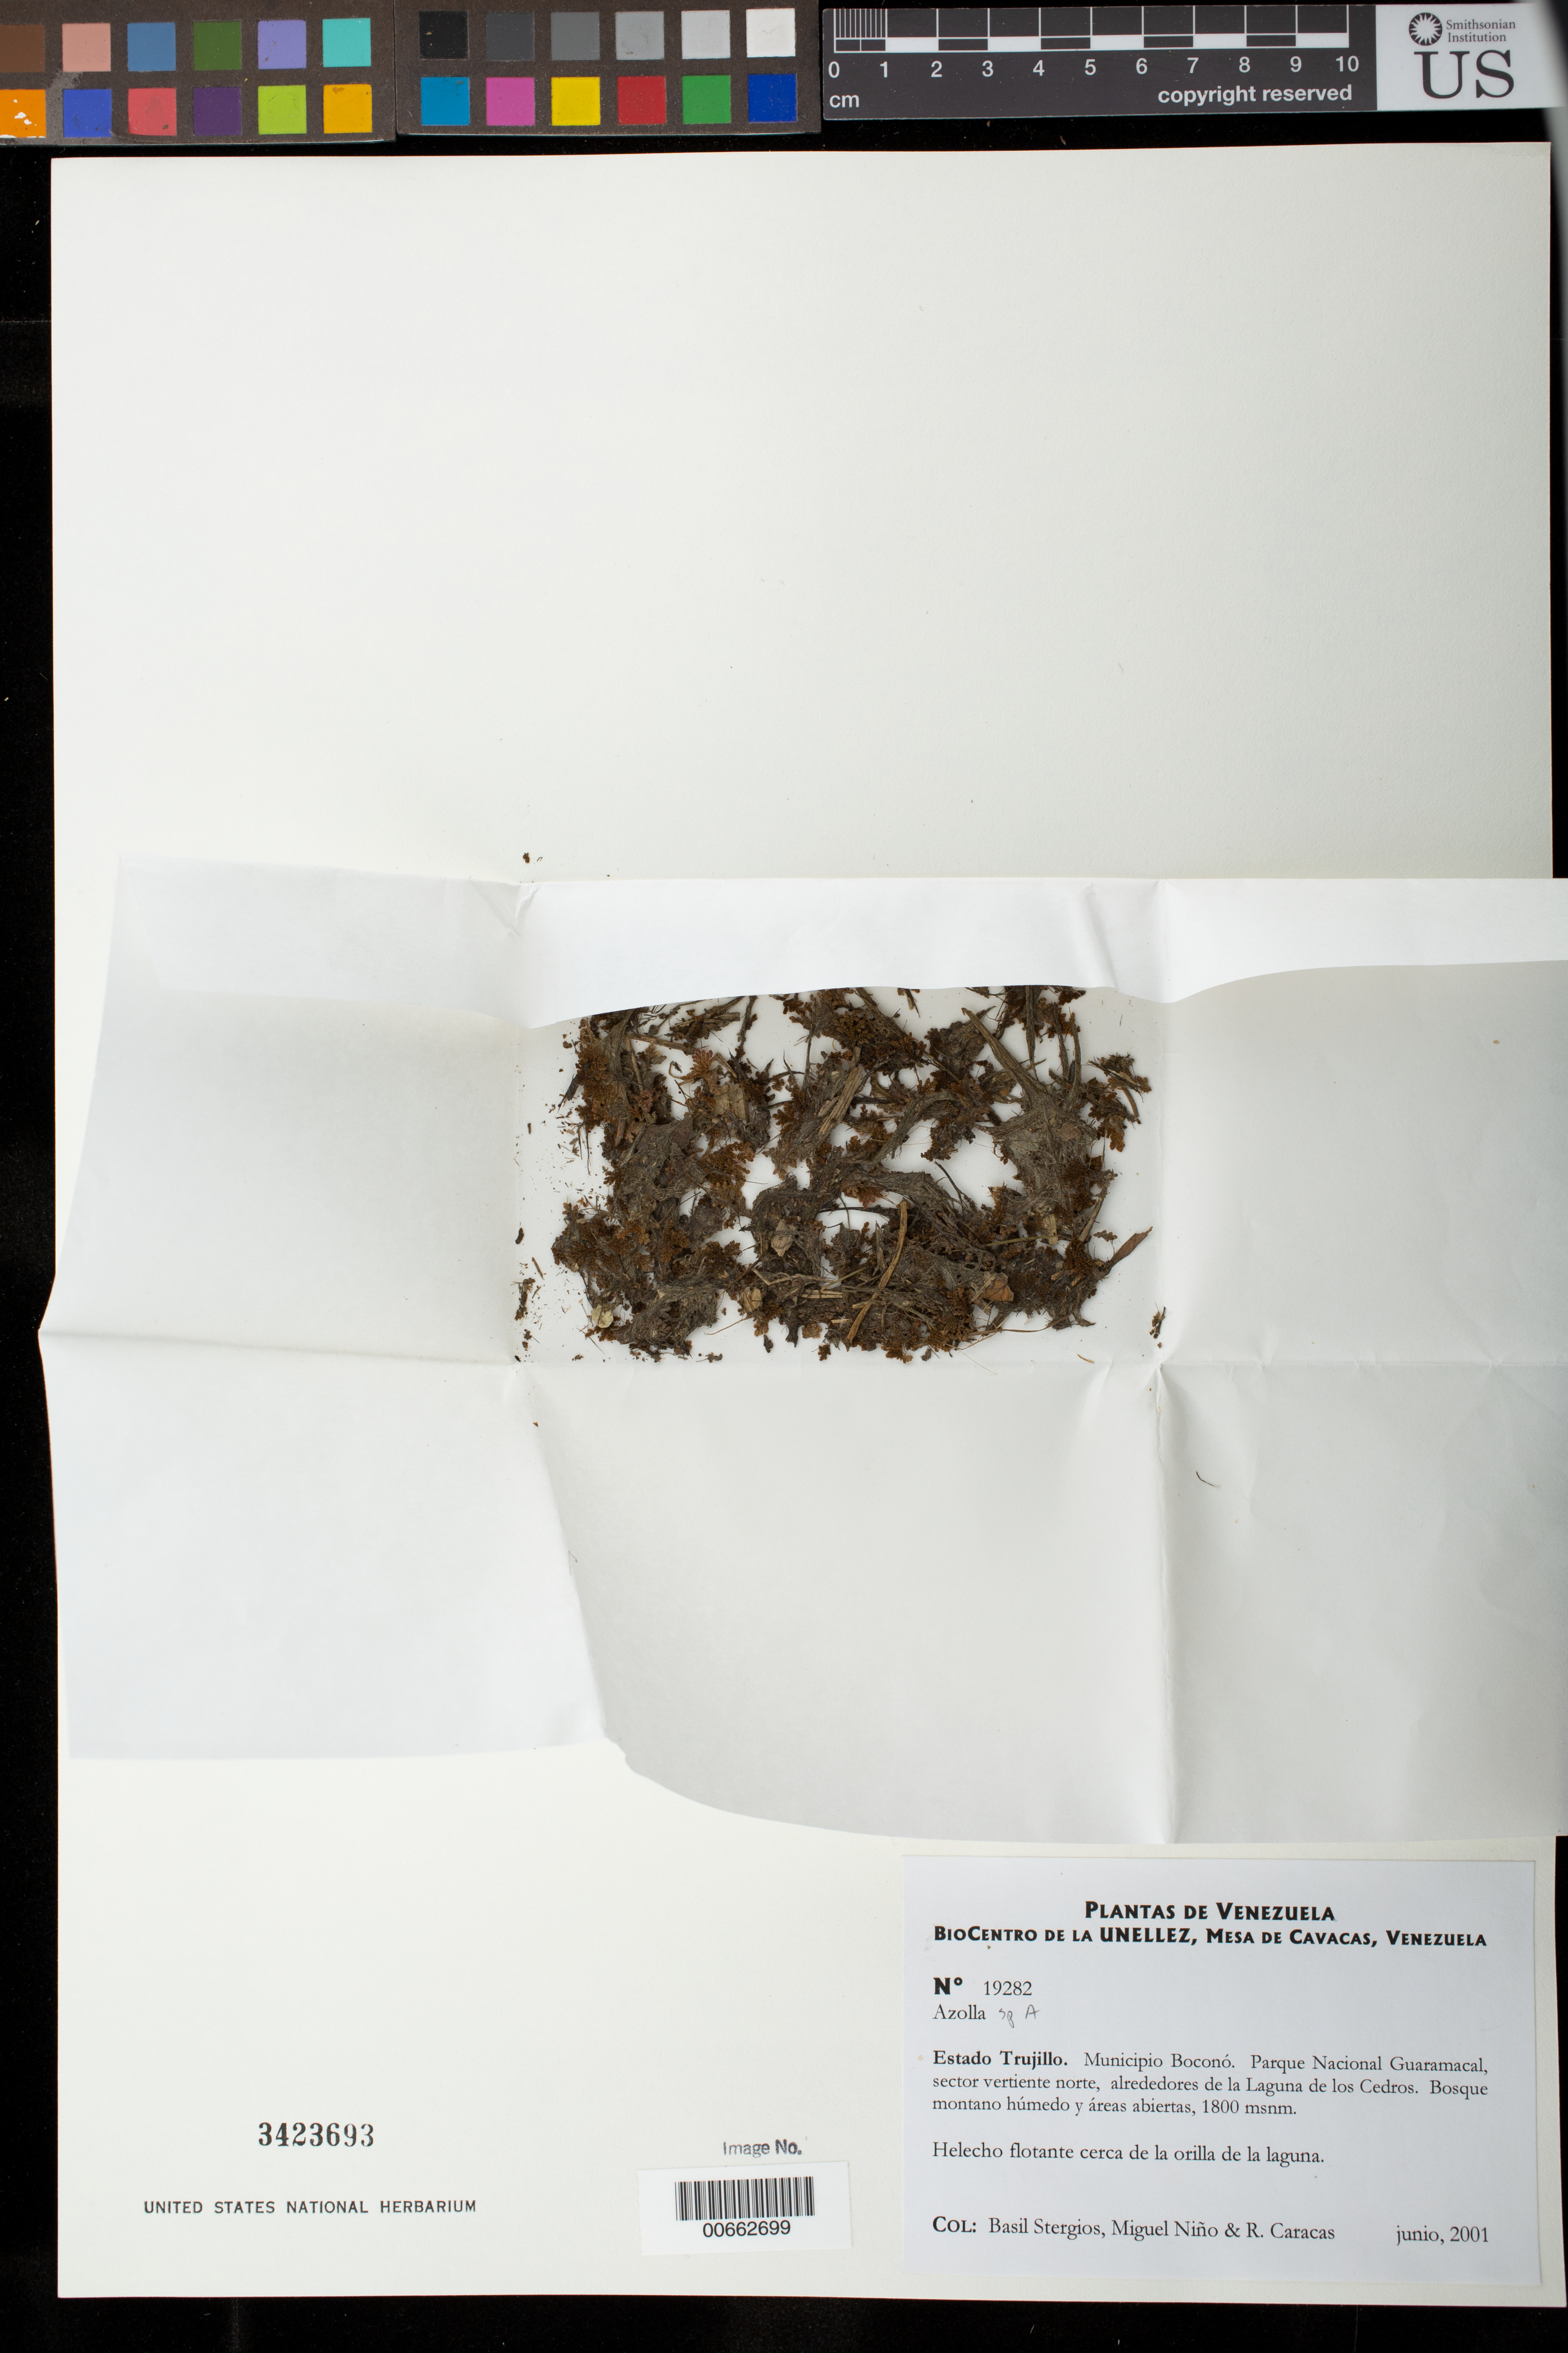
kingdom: Plantae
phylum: Tracheophyta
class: Polypodiopsida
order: Salviniales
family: Salviniaceae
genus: Azolla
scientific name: Azolla sp. a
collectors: B. G. Stergios, S. M. Niño & R. Caracas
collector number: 19282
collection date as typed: Jun 2001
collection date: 2001-06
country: Venezuela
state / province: Trujillo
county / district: Boconó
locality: Parque Nacional Guaramacal, sector vertiente N, alrededores de la Laguna de los Cedros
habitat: Bosque montano húmedo y áreas abiertas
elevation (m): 1800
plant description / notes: NY, PORT, UC, US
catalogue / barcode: US 3423693